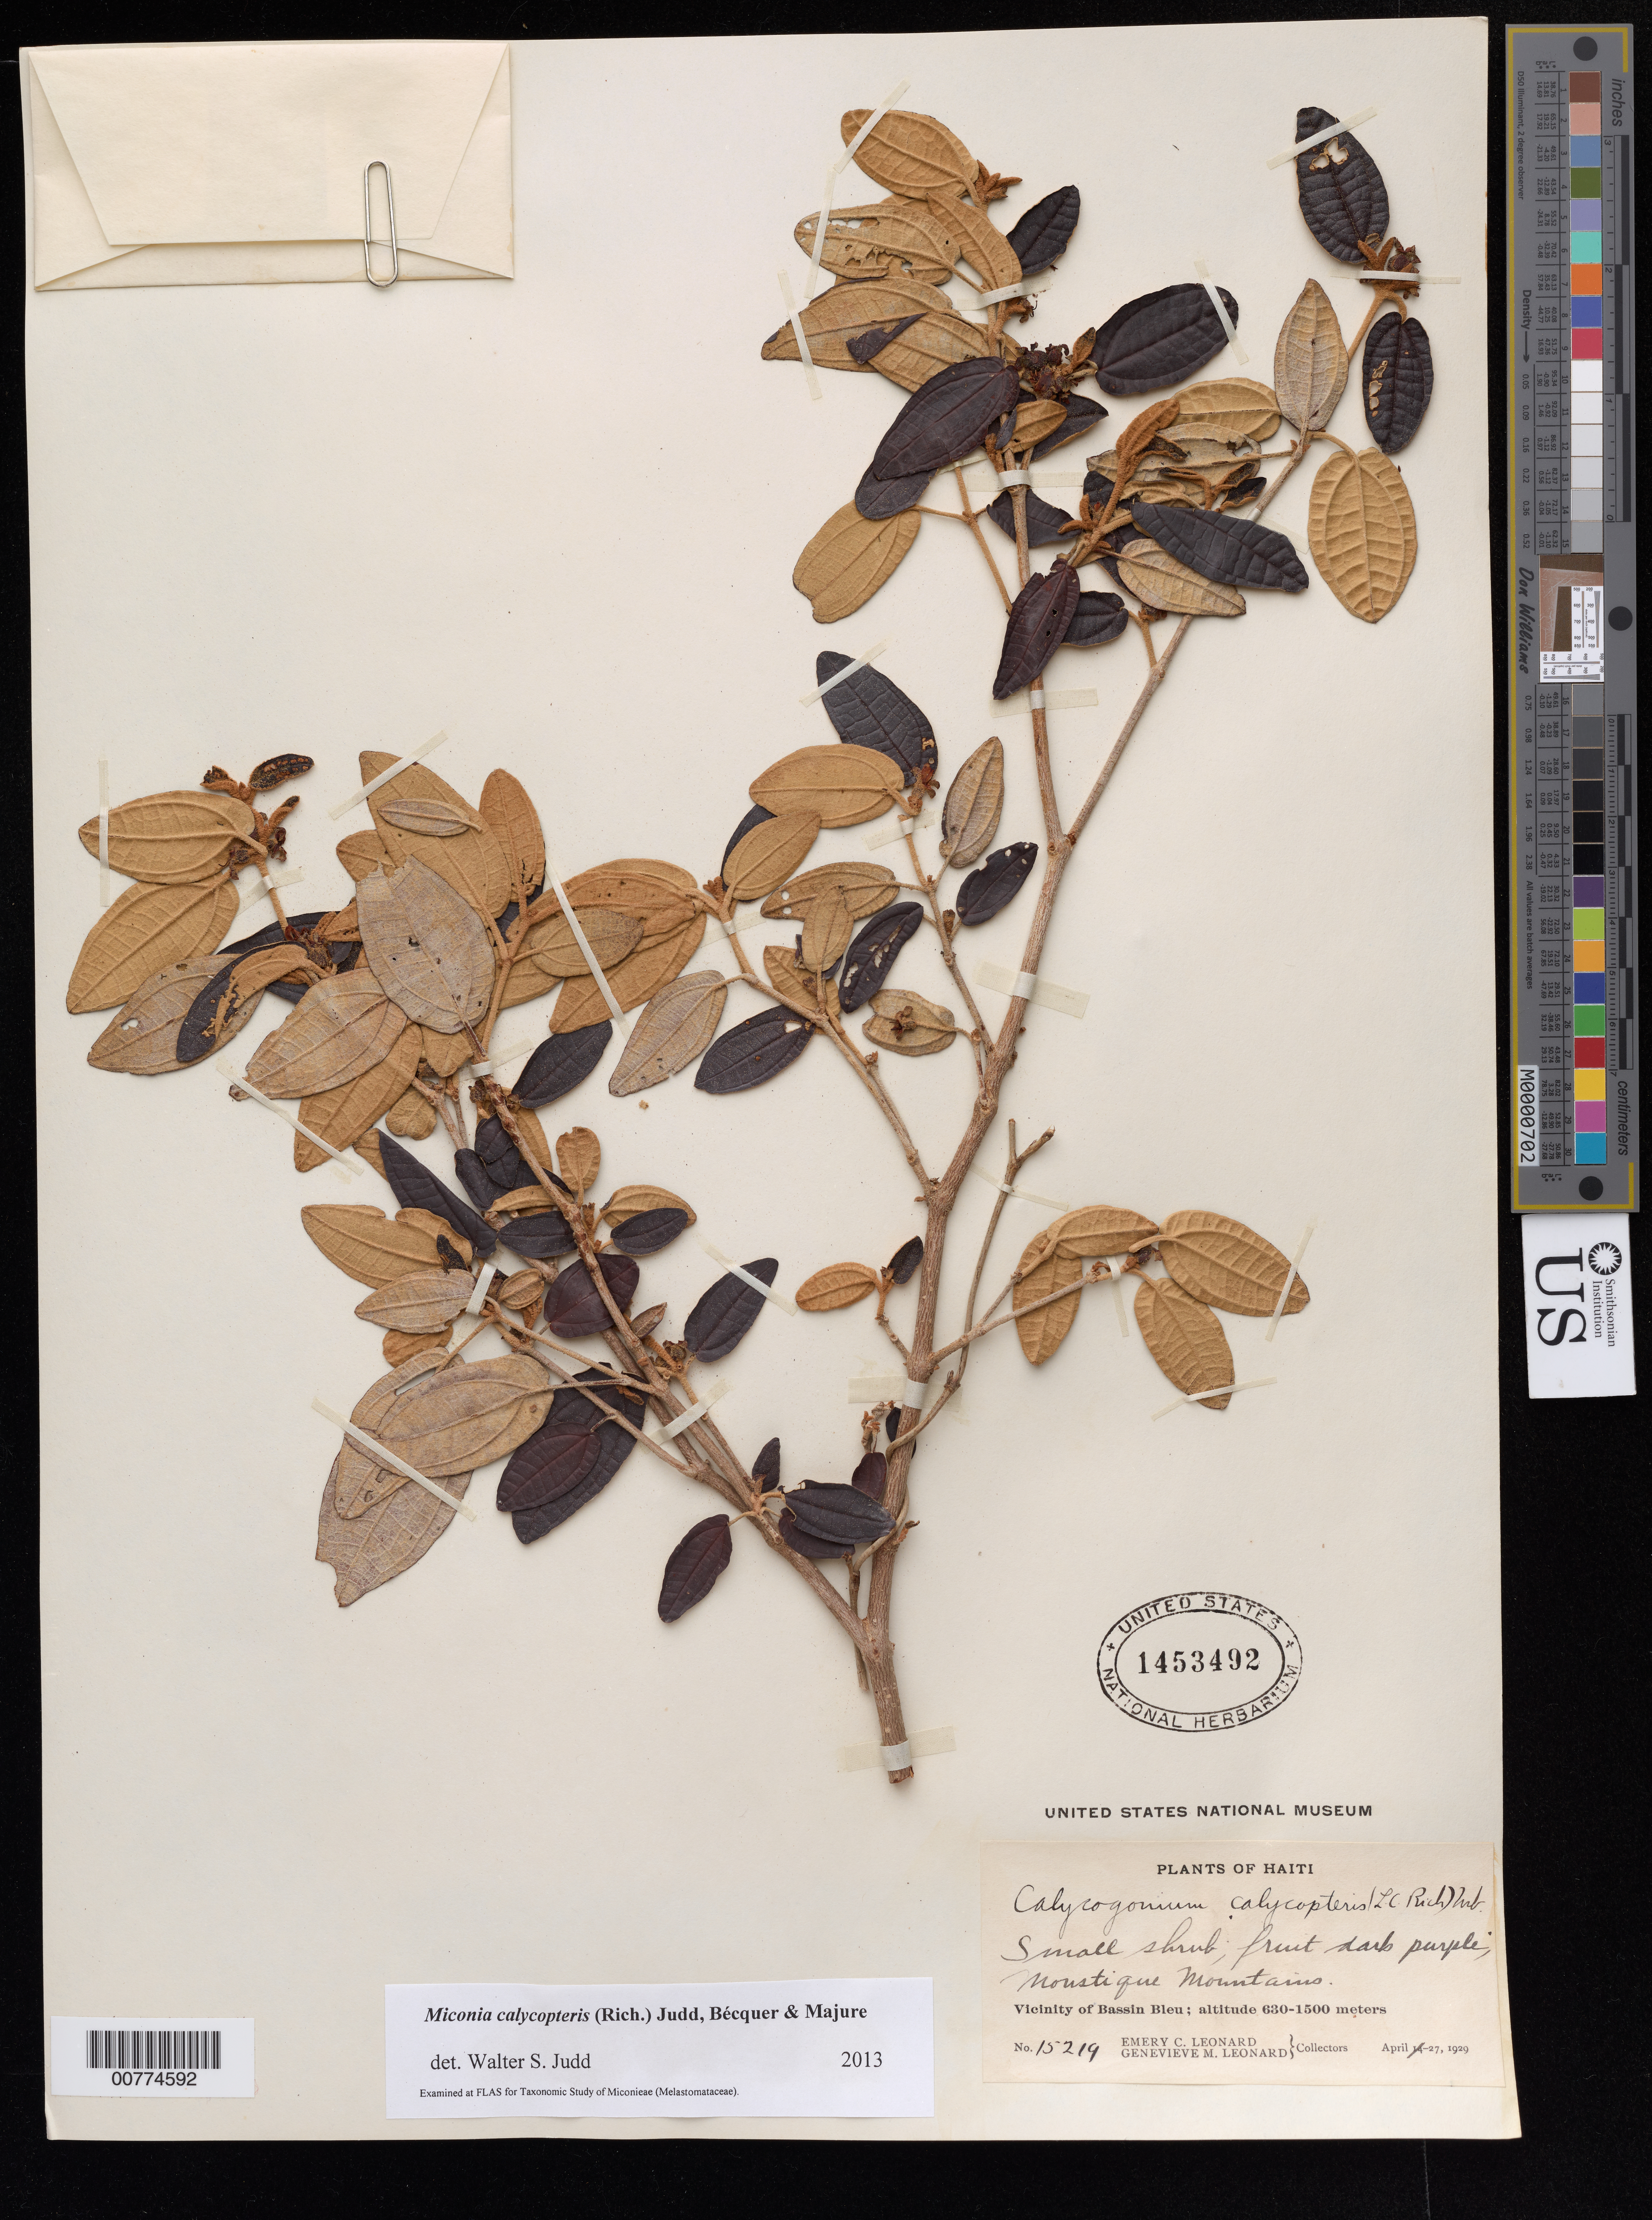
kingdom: Plantae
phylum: Tracheophyta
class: Magnoliopsida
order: Myrtales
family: Melastomataceae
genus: Miconia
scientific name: Miconia calycopteris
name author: (Rich.) Judd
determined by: Judd, Walter S.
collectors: E. C. Leonard & G. M. Leonard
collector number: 15219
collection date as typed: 27 Apr 1929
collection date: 1929-04-27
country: Haiti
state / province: Nord-Ouest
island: Hispaniola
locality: Vicinity of Bassin Bleu, Moustique Mountains.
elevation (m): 630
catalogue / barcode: US 1453492